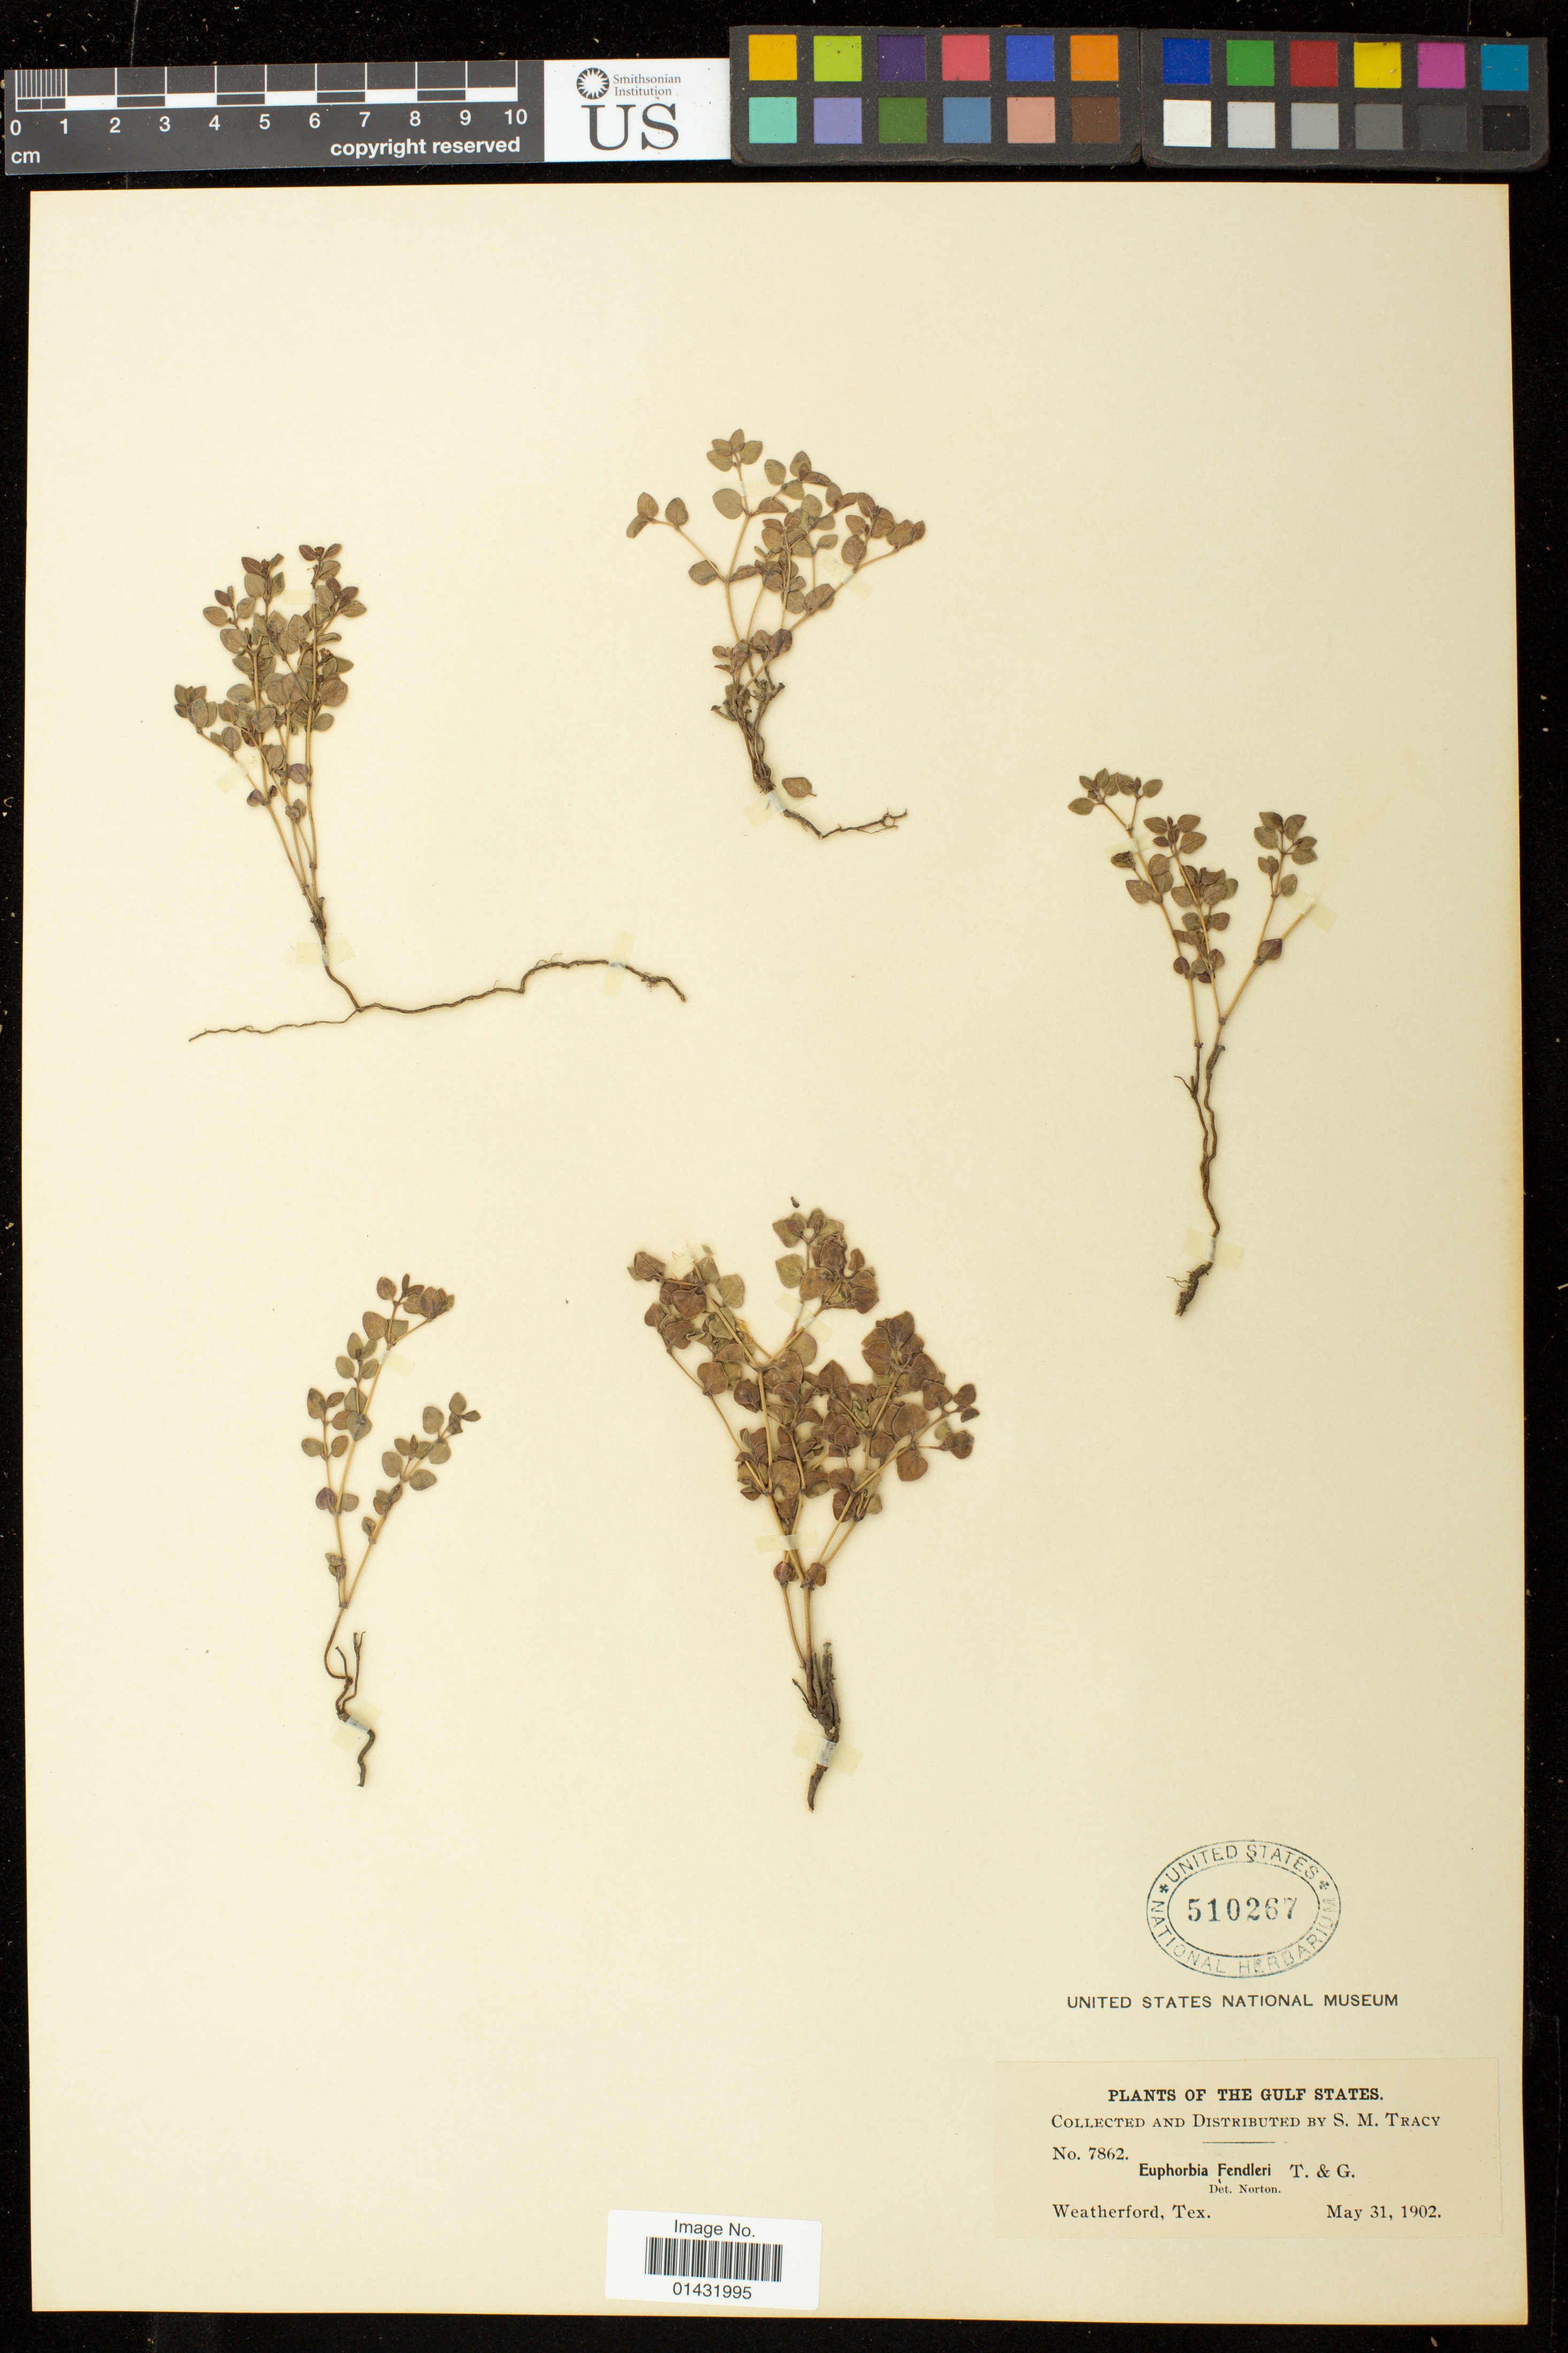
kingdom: Plantae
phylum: Tracheophyta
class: Magnoliopsida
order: Malpighiales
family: Euphorbiaceae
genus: Euphorbia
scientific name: Euphorbia fendleri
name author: Torr. & A. Gray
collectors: S. M. Tracy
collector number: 7862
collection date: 1902-05-31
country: United States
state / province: Texas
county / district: Parker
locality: Weatherford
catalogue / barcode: US 510267